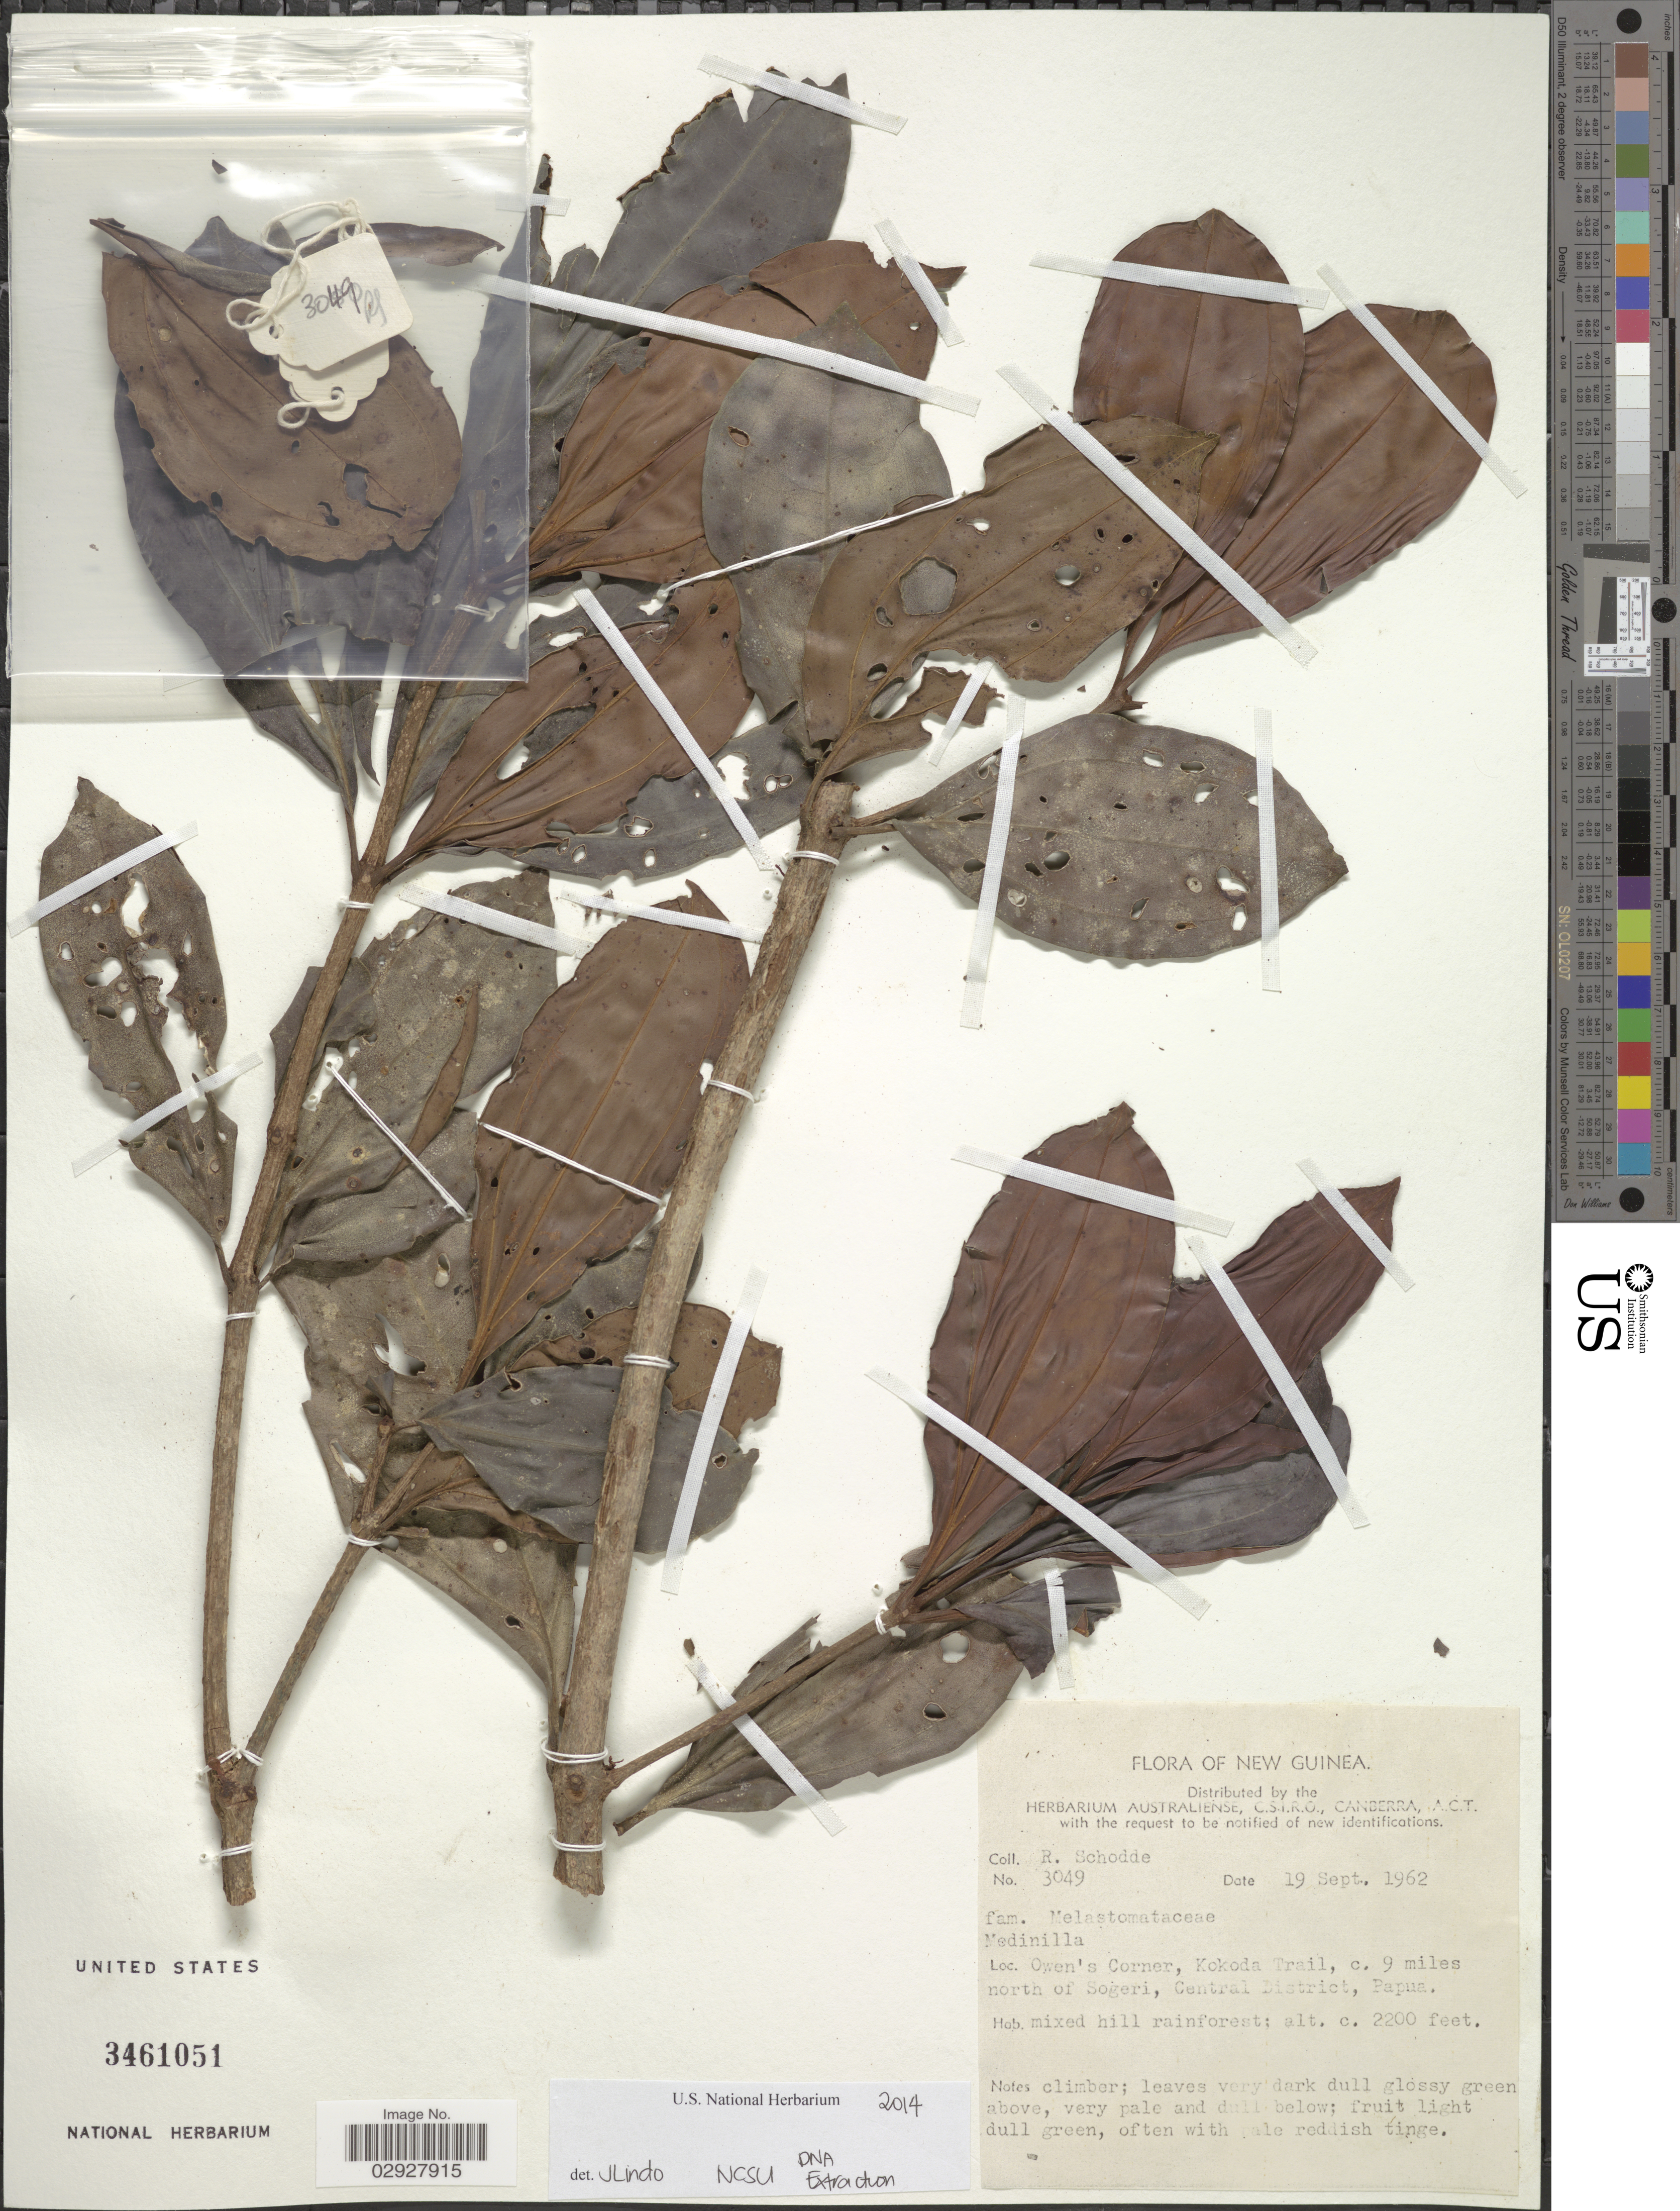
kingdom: Plantae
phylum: Tracheophyta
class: Magnoliopsida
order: Myrtales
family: Melastomataceae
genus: Medinilla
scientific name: Medinilla sp.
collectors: R. Schodde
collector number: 3049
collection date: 1962-09-19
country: Papua New Guinea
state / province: Central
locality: New Guinea, Owen's Corner, Kokoda Trail, c. 9 miles north of Sogeri, Central District, Papua.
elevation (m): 671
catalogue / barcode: US 3461051